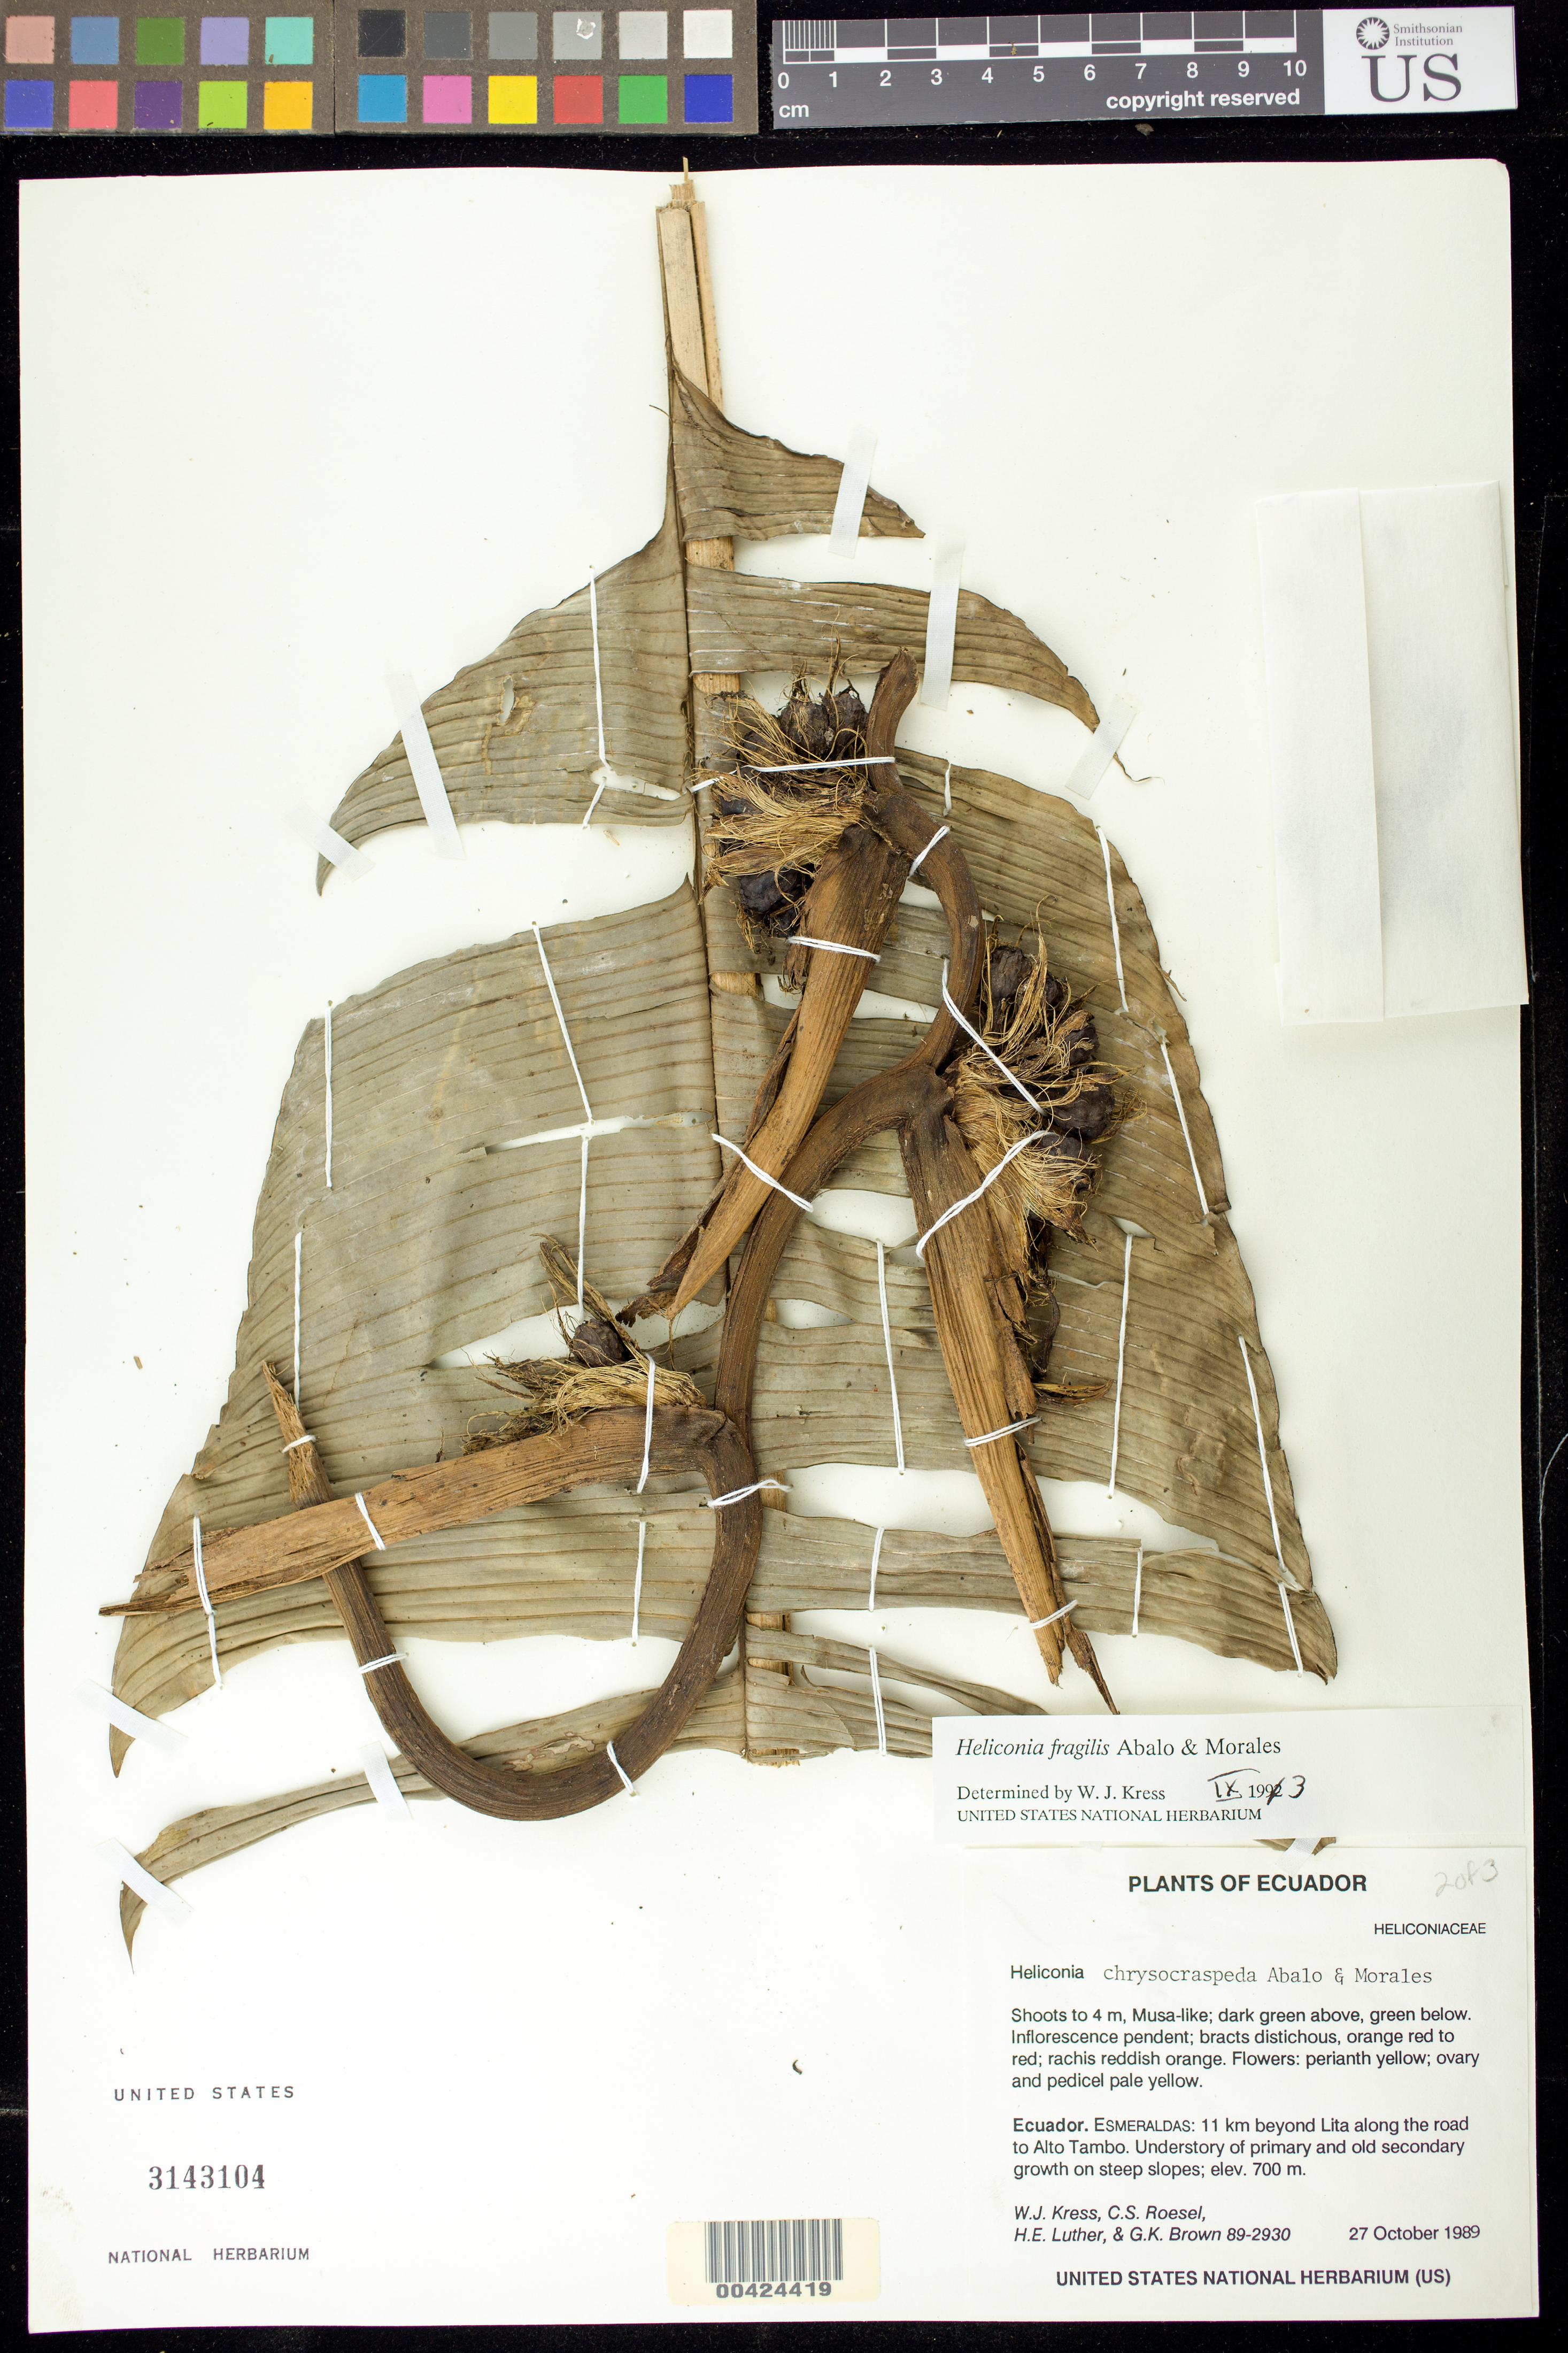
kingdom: Plantae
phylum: Tracheophyta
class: Liliopsida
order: Zingiberales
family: Heliconiaceae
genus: Heliconia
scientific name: Heliconia fragilis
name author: Abalo & G. Morales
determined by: Kress, W. J., (US), Smithsonian Institution - National Museum of Natural History (UNITED STATES)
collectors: W. J. Kress, C. S. Roesel, Harry E. Luther & G. K. Brown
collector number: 89-2930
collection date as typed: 27 Oct 1989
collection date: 1989-10-27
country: Ecuador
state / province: Esmeraldas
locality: Lita, 11 km beyond; along road to Alto Tambo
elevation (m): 700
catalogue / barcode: US 3143104